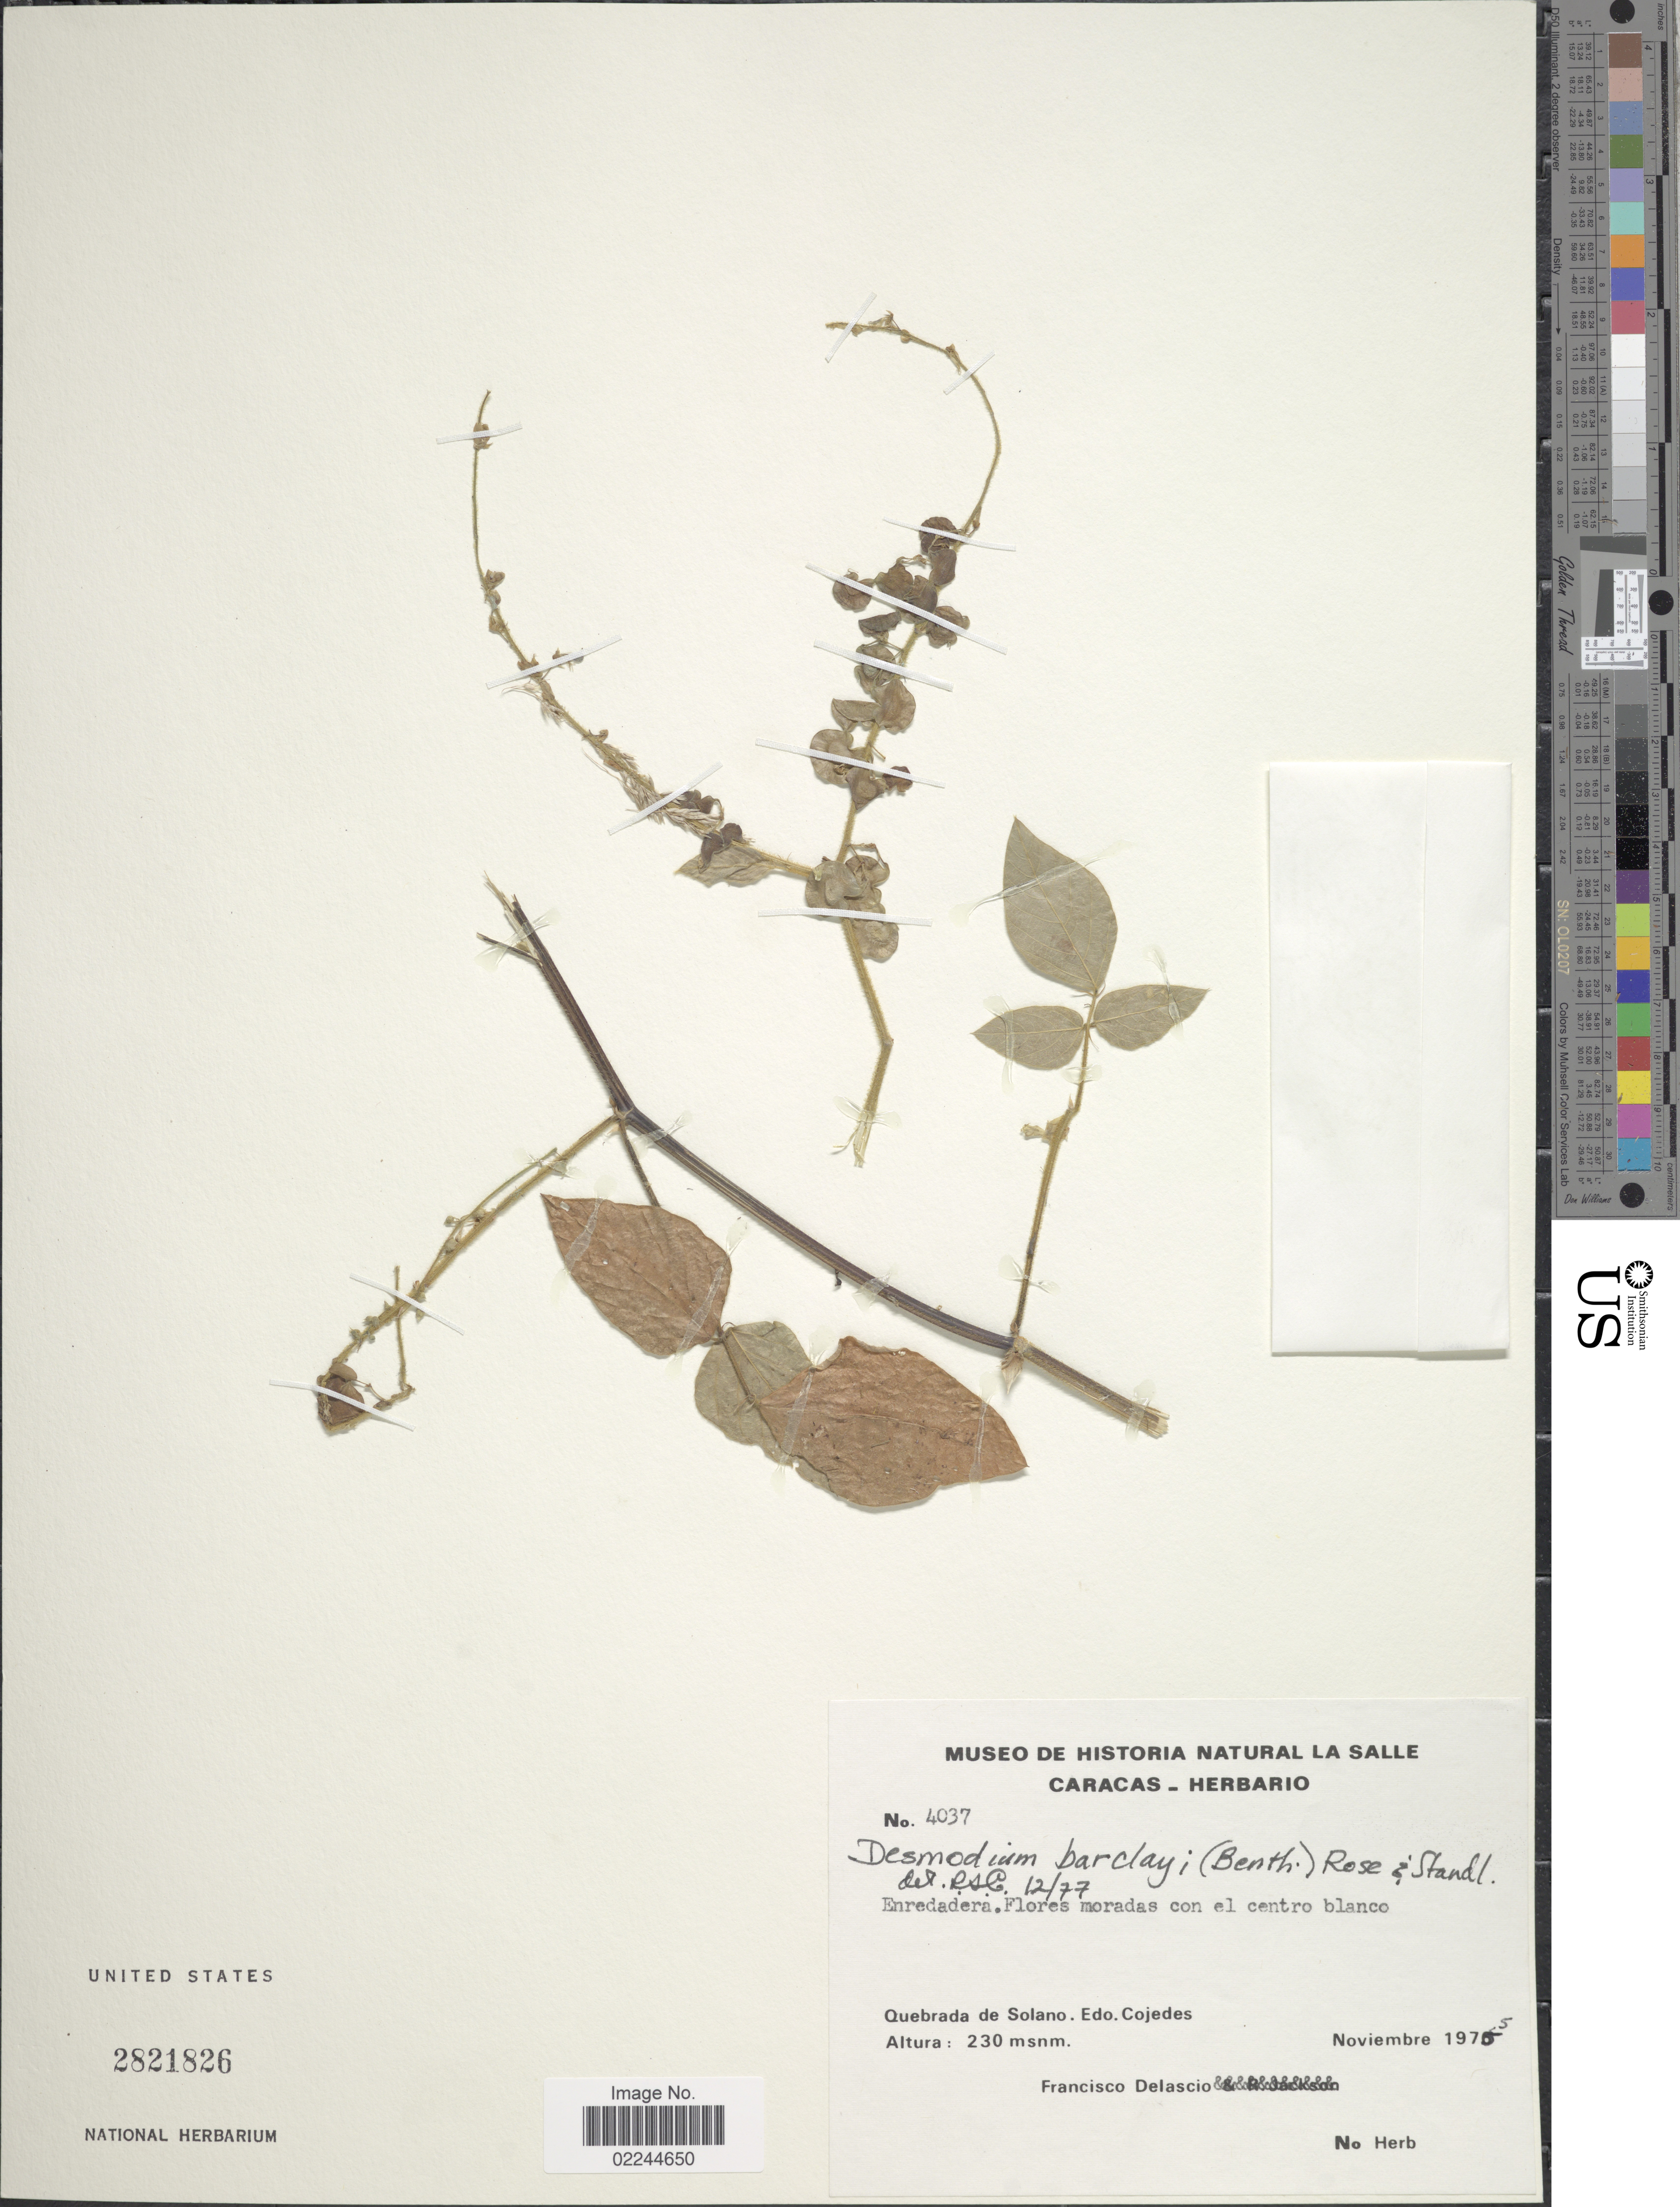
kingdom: Plantae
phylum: Tracheophyta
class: Magnoliopsida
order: Fabales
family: Fabaceae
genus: Desmodium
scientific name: Desmodium barclayi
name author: Benth.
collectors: F. Delascio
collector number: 4037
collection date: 1975-11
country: Venezuela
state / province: Cojedes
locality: Quebrada de Solano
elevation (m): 230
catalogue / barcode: US 2821826